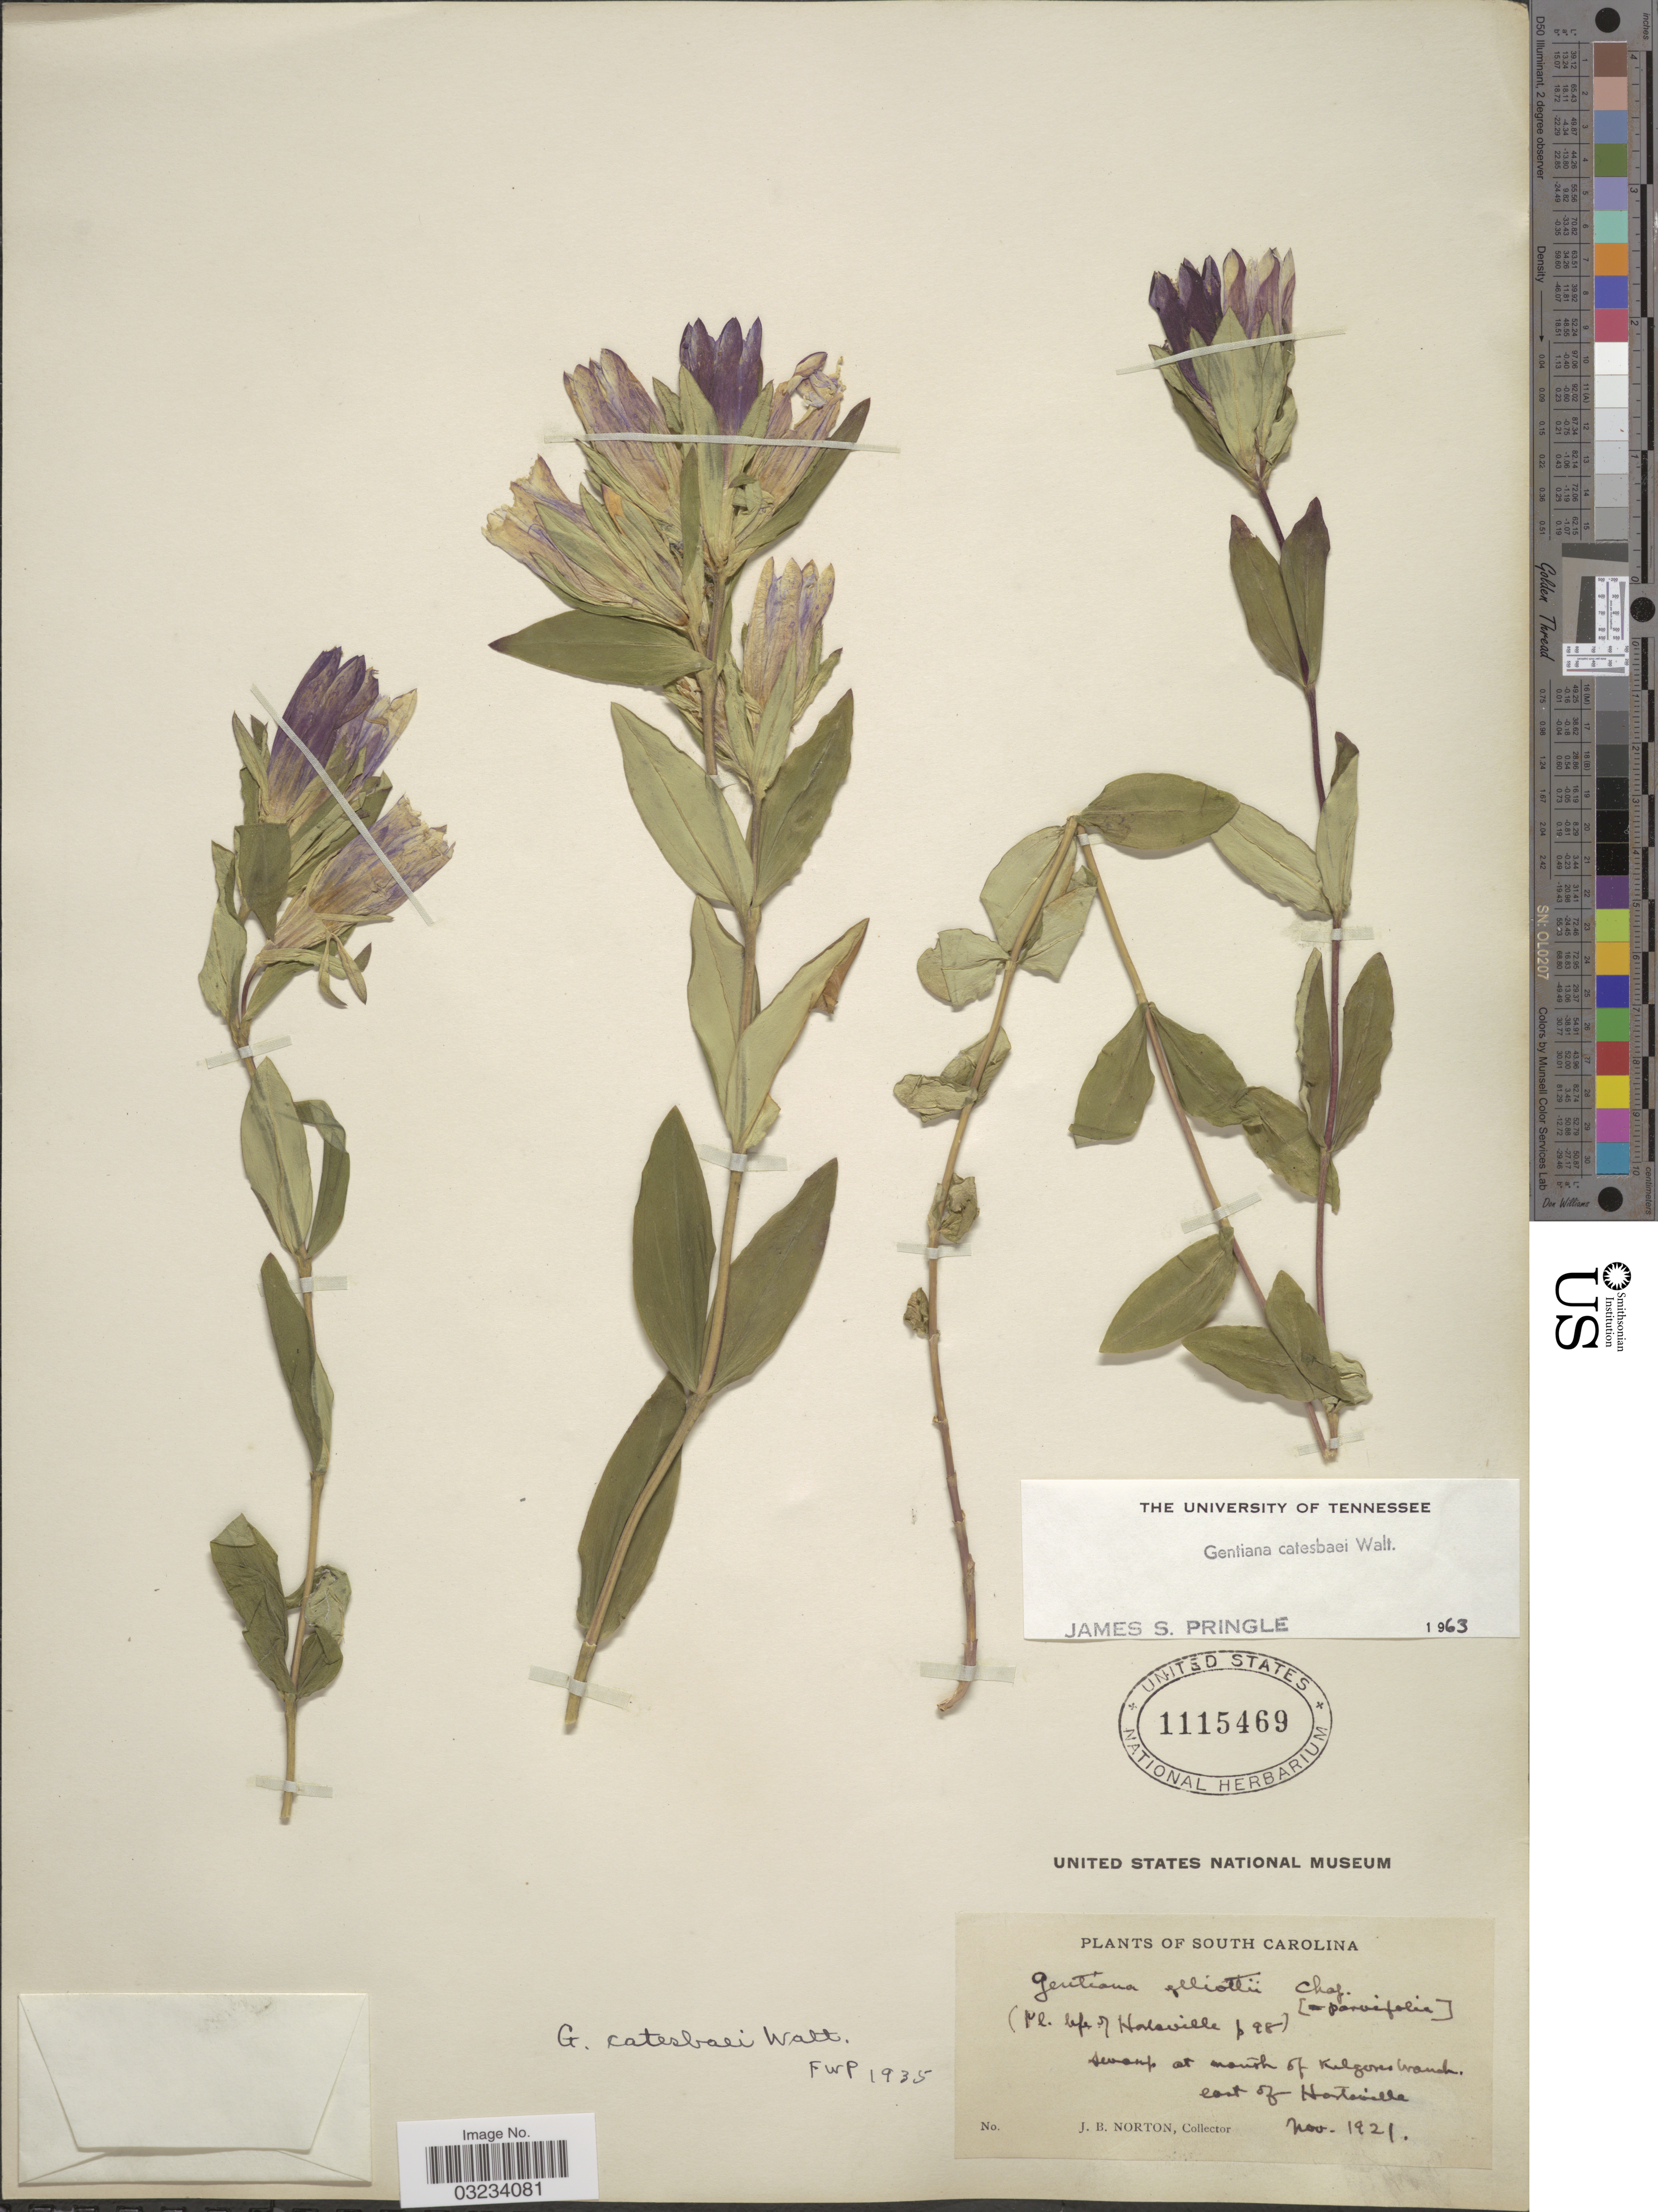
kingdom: Plantae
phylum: Tracheophyta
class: Magnoliopsida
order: Gentianales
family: Gentianaceae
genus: Gentiana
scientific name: Gentiana catesbaei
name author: Walter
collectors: J. B. Norton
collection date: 1921-11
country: United States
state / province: South Carolina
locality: Swamp at mouth of Kilgores branch, east of Hartsville.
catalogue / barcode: US 1115469